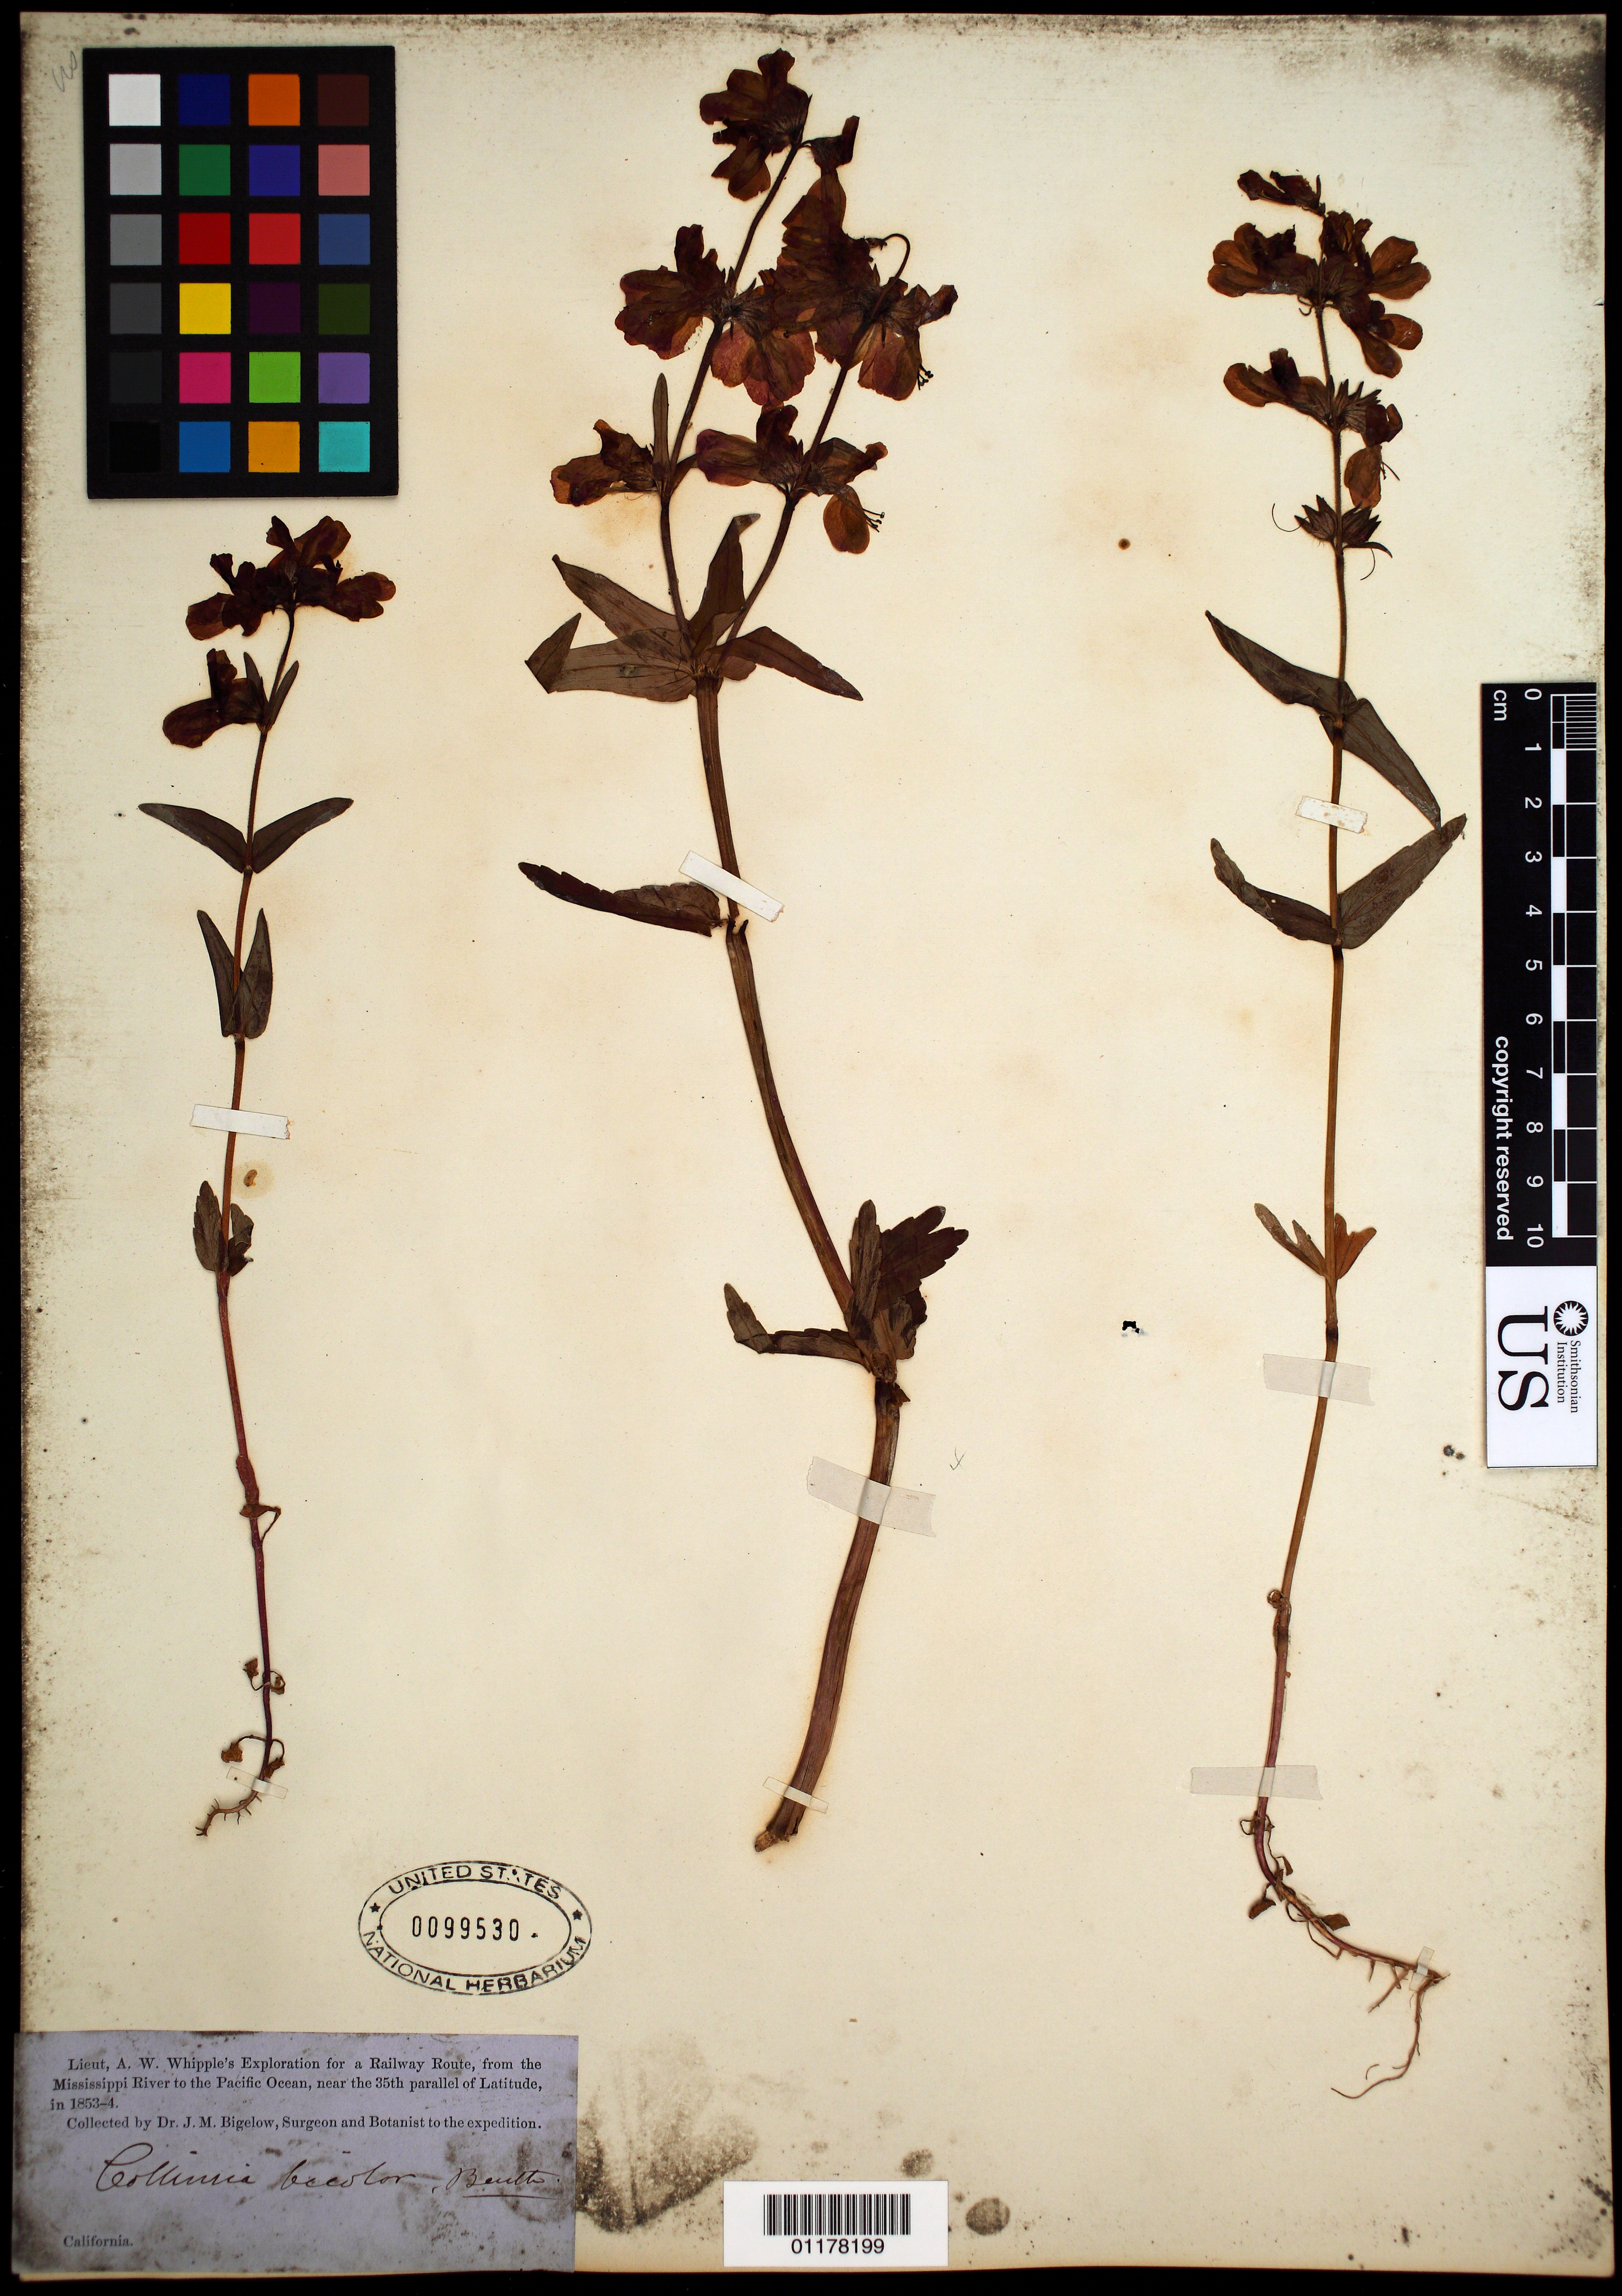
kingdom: Plantae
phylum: Tracheophyta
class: Magnoliopsida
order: Lamiales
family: Plantaginaceae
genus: Collinsia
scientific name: Collinsia bicolor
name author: Raf.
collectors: J. M. Bigelow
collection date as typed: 1853 to -- --- 1854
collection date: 1853/1854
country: United States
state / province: California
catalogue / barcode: US 99530